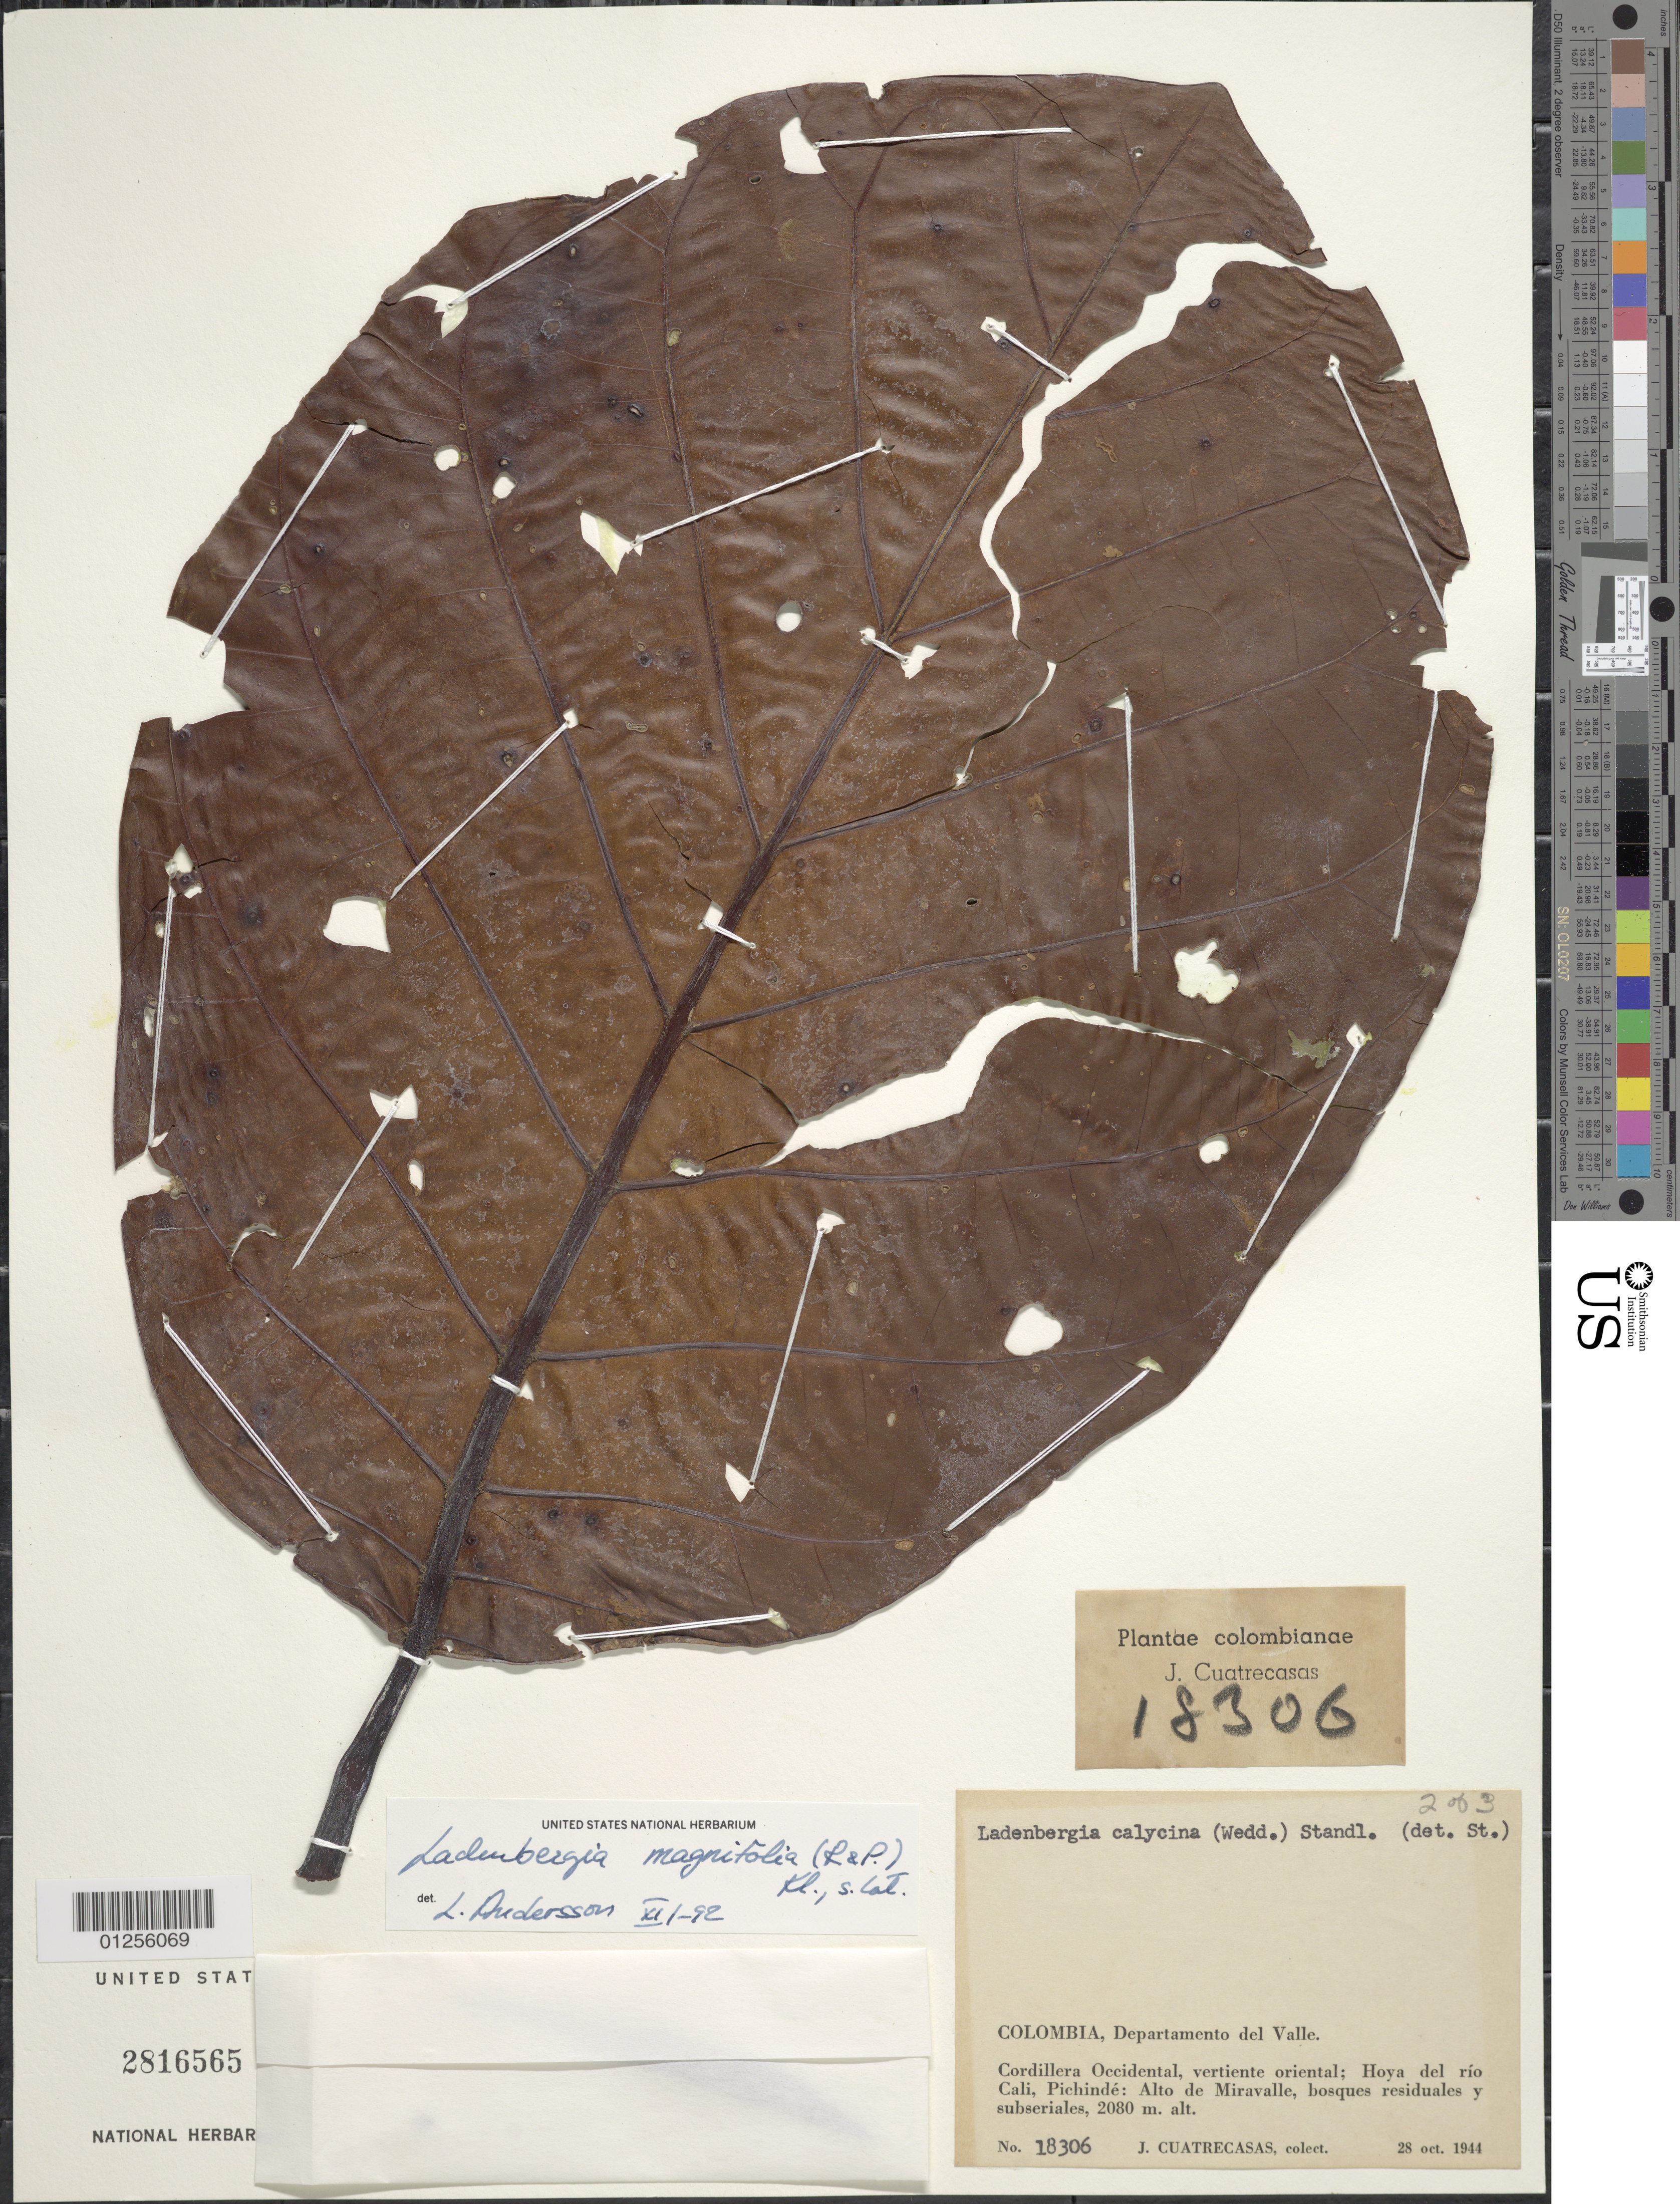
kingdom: Plantae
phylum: Tracheophyta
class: Magnoliopsida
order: Gentianales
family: Rubiaceae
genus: Ladenbergia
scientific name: Ladenbergia magnifolia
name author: (Ruiz & Pav.) Klotzsch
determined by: Anderson, L.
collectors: J. Cuatrecasas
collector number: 18306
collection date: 1944-10-28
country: Colombia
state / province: Valle del Cauca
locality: Cordillera Occidental, vertiente oriental: Hoya del río Cali, Pichindé: Alto de Miravalle, bosques residuales y subseriales.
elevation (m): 2080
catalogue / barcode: US 2816565